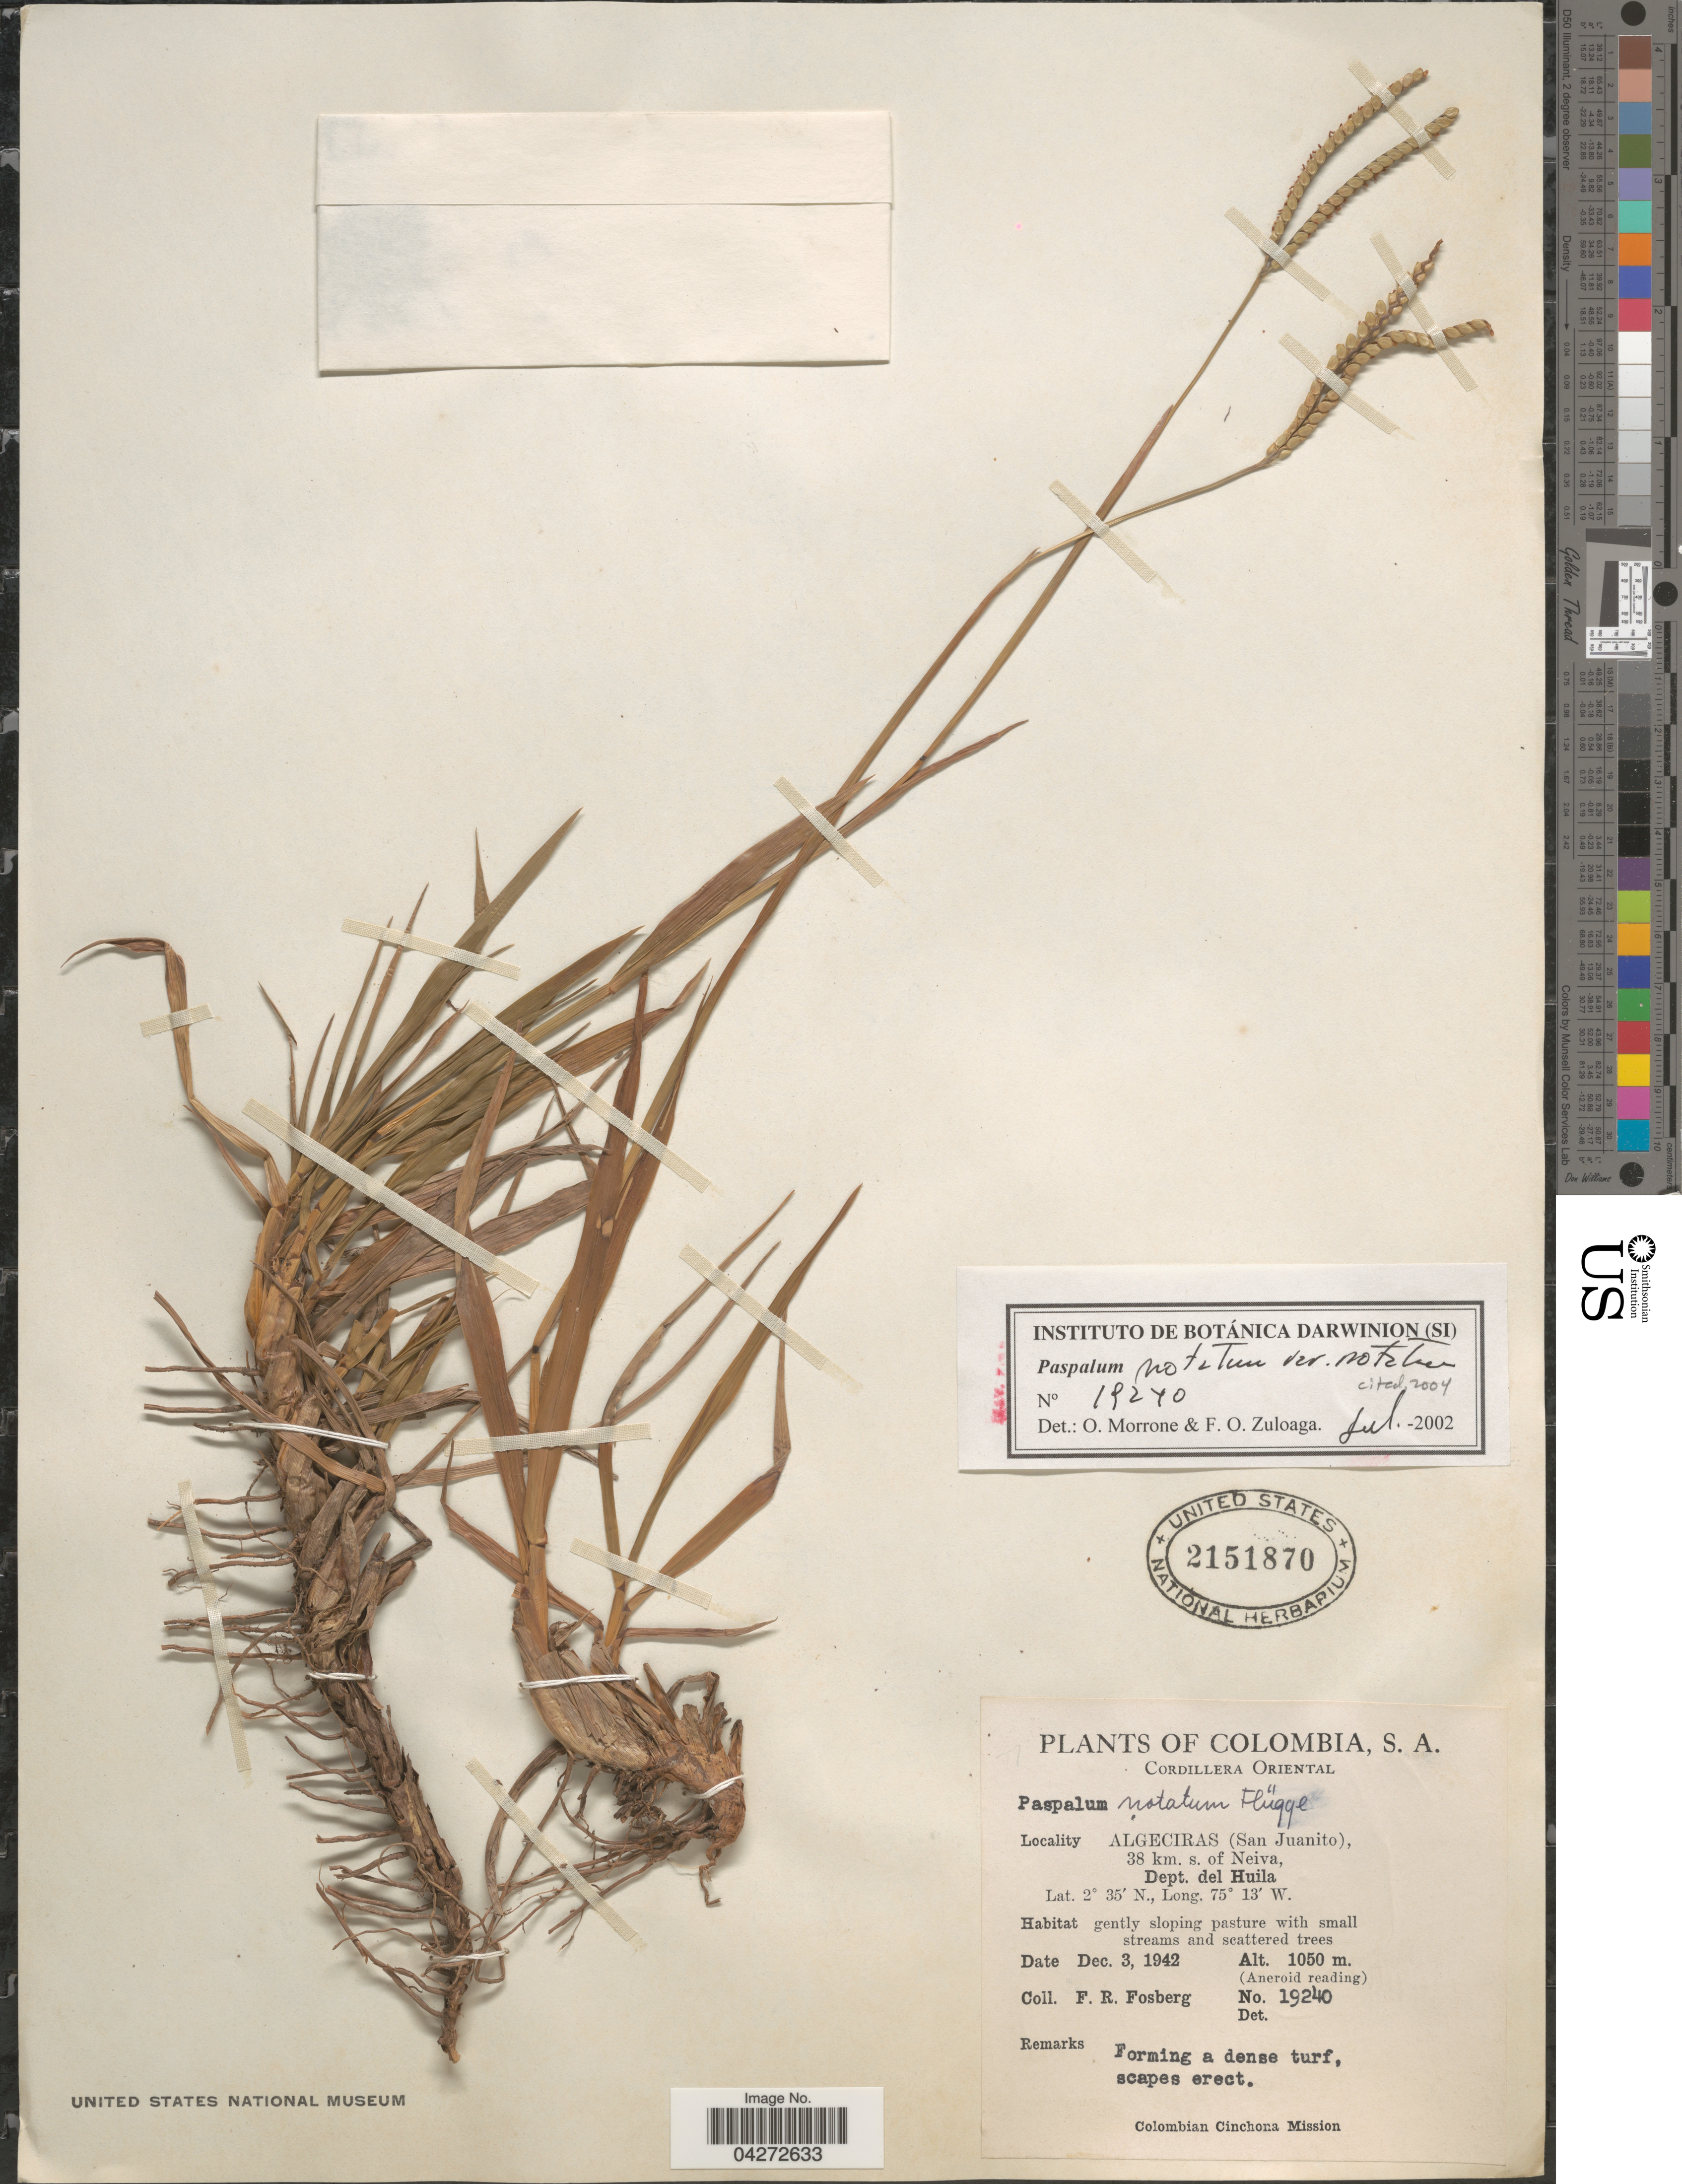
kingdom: Plantae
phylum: Tracheophyta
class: Liliopsida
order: Poales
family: Poaceae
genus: Paspalum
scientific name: Paspalum notatum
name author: Flüggé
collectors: F. R. Fosberg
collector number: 19240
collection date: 1942-12-03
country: Colombia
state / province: Huila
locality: Cordillera Oriental. Algeciras (San Juanito), 38 km. s. of Neiva, Dept. del Huila. Colombian Cinchona Mission.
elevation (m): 1050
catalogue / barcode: US 2151870